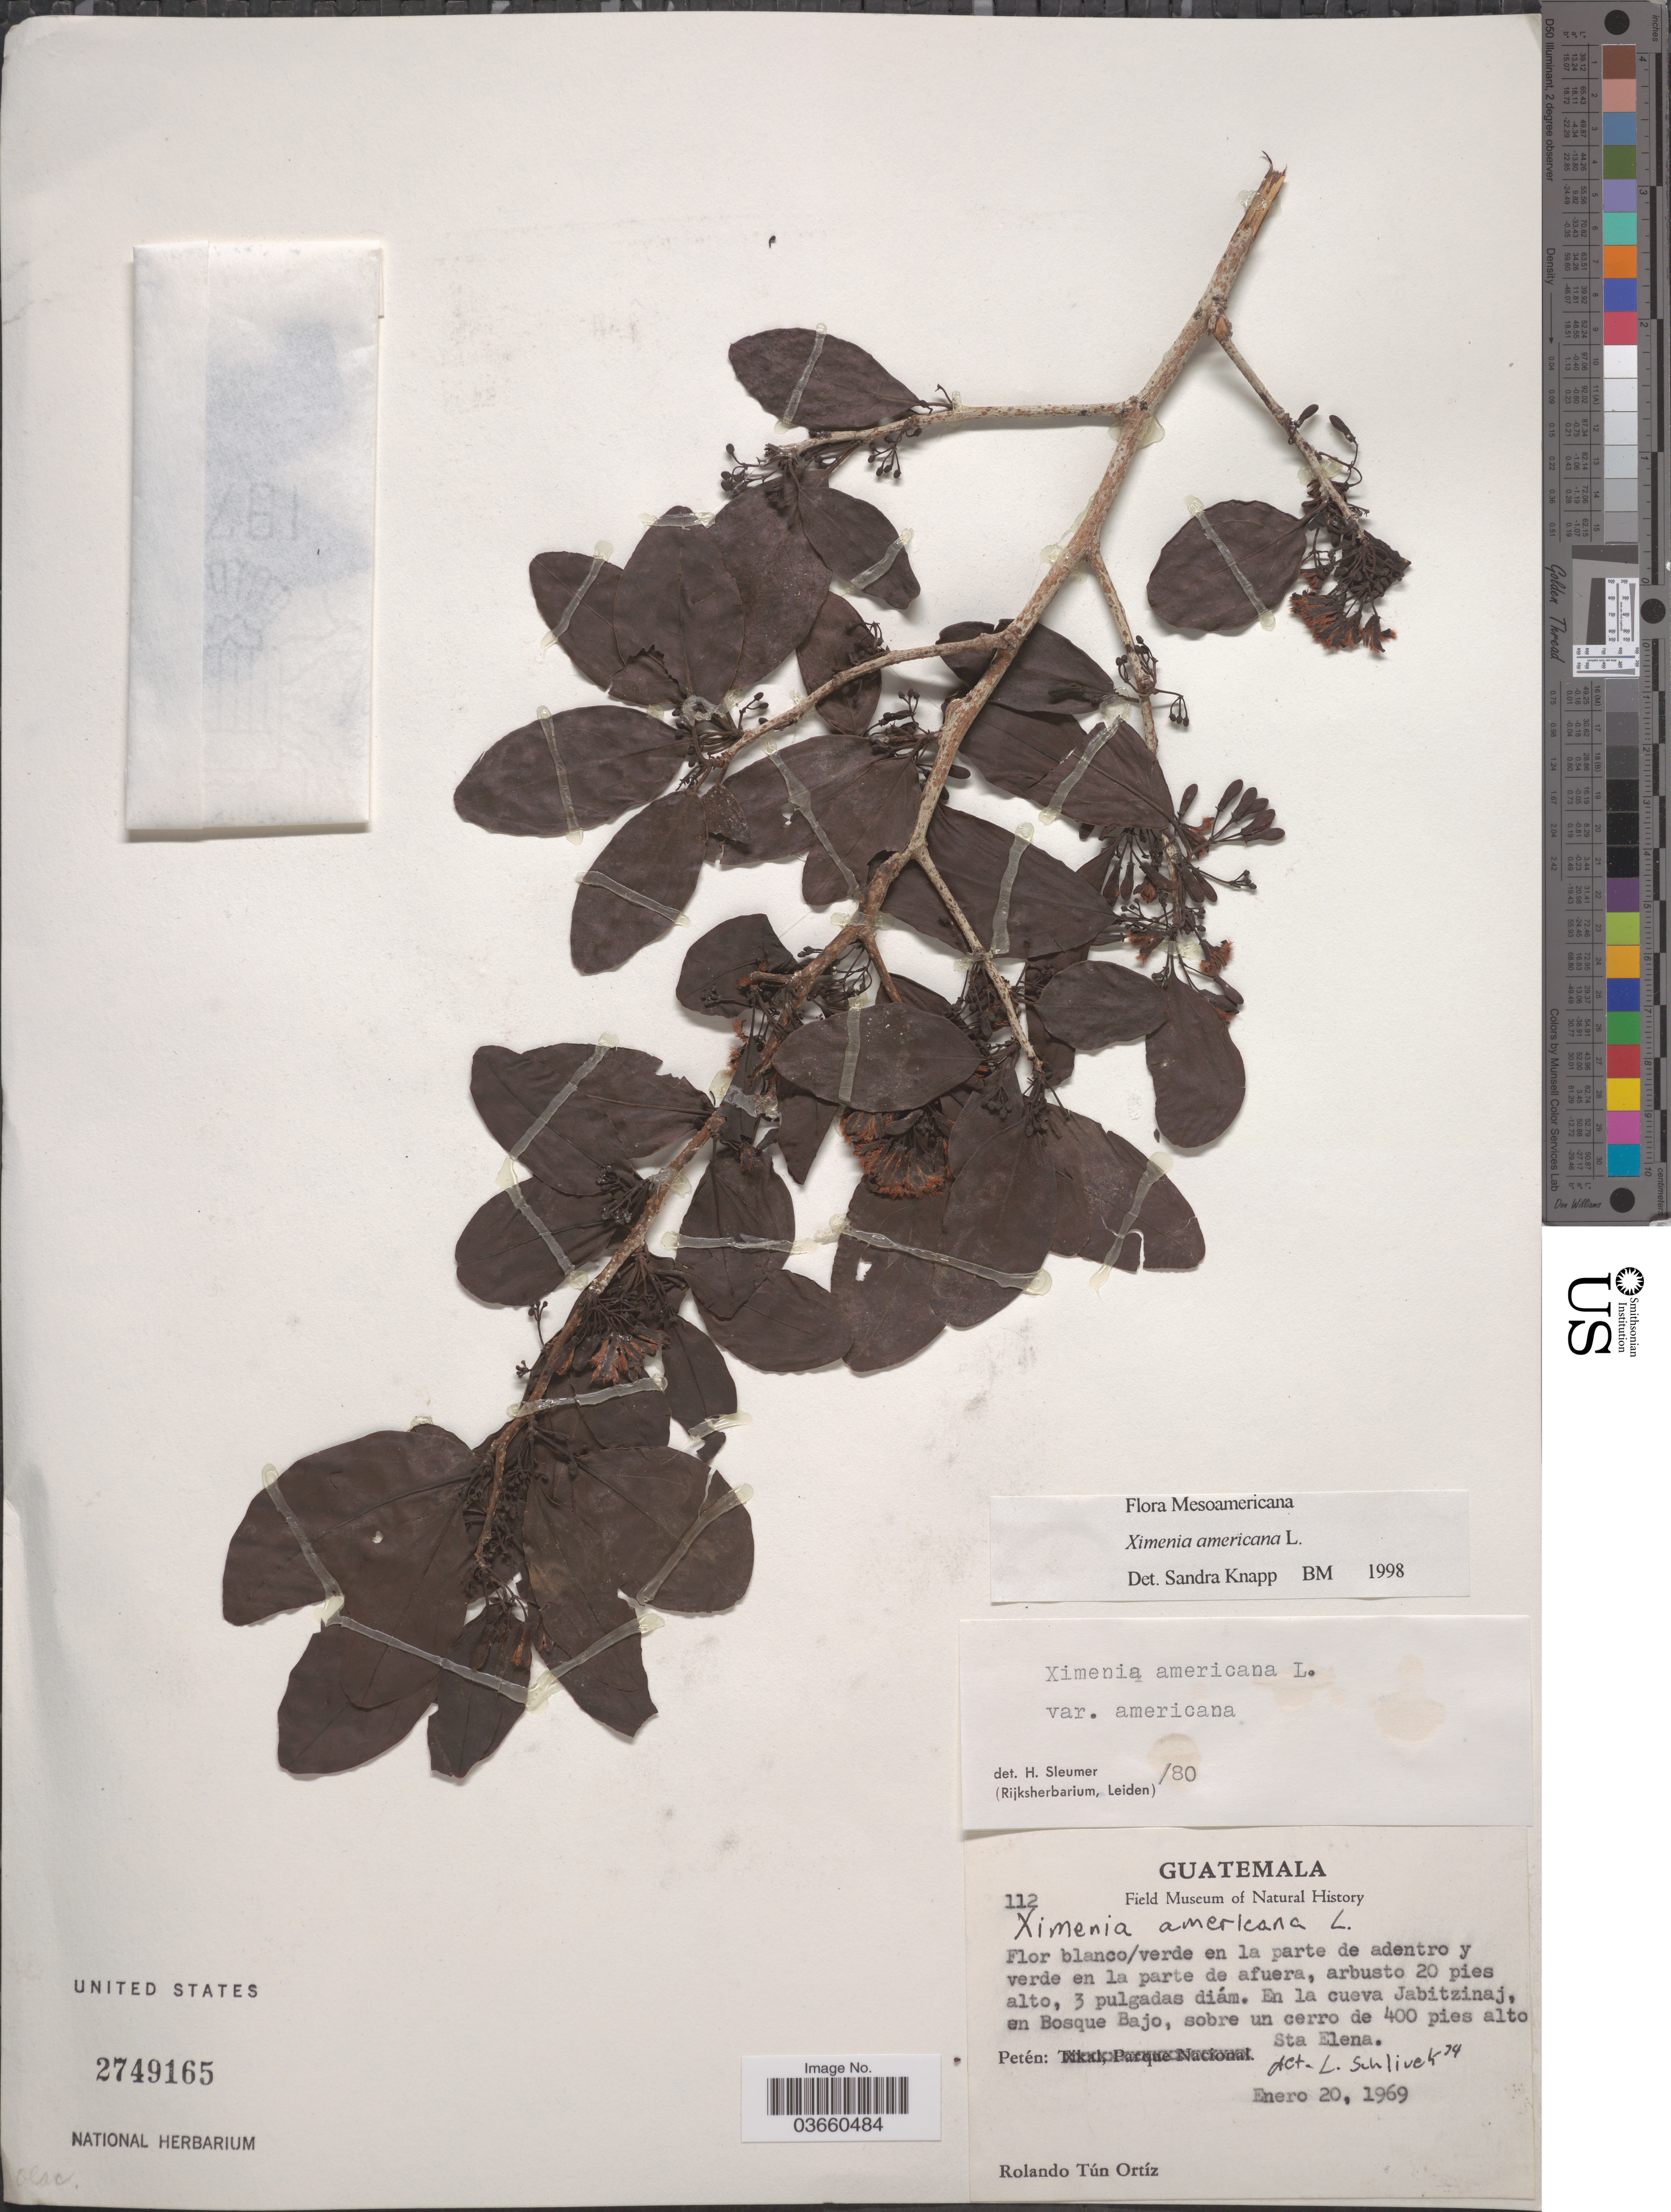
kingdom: Plantae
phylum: Tracheophyta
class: Magnoliopsida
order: Santalales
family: Ximeniaceae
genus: Ximenia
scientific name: Ximenia americana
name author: L.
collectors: R. Ortiz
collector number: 112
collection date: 1969-01-20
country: Guatemala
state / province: El Petén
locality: En la cueva Jabitzinaj, en bosque Bajo, sobre un cerro de 400 pies alto Sta. Elena. Petén.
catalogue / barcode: US 2749165